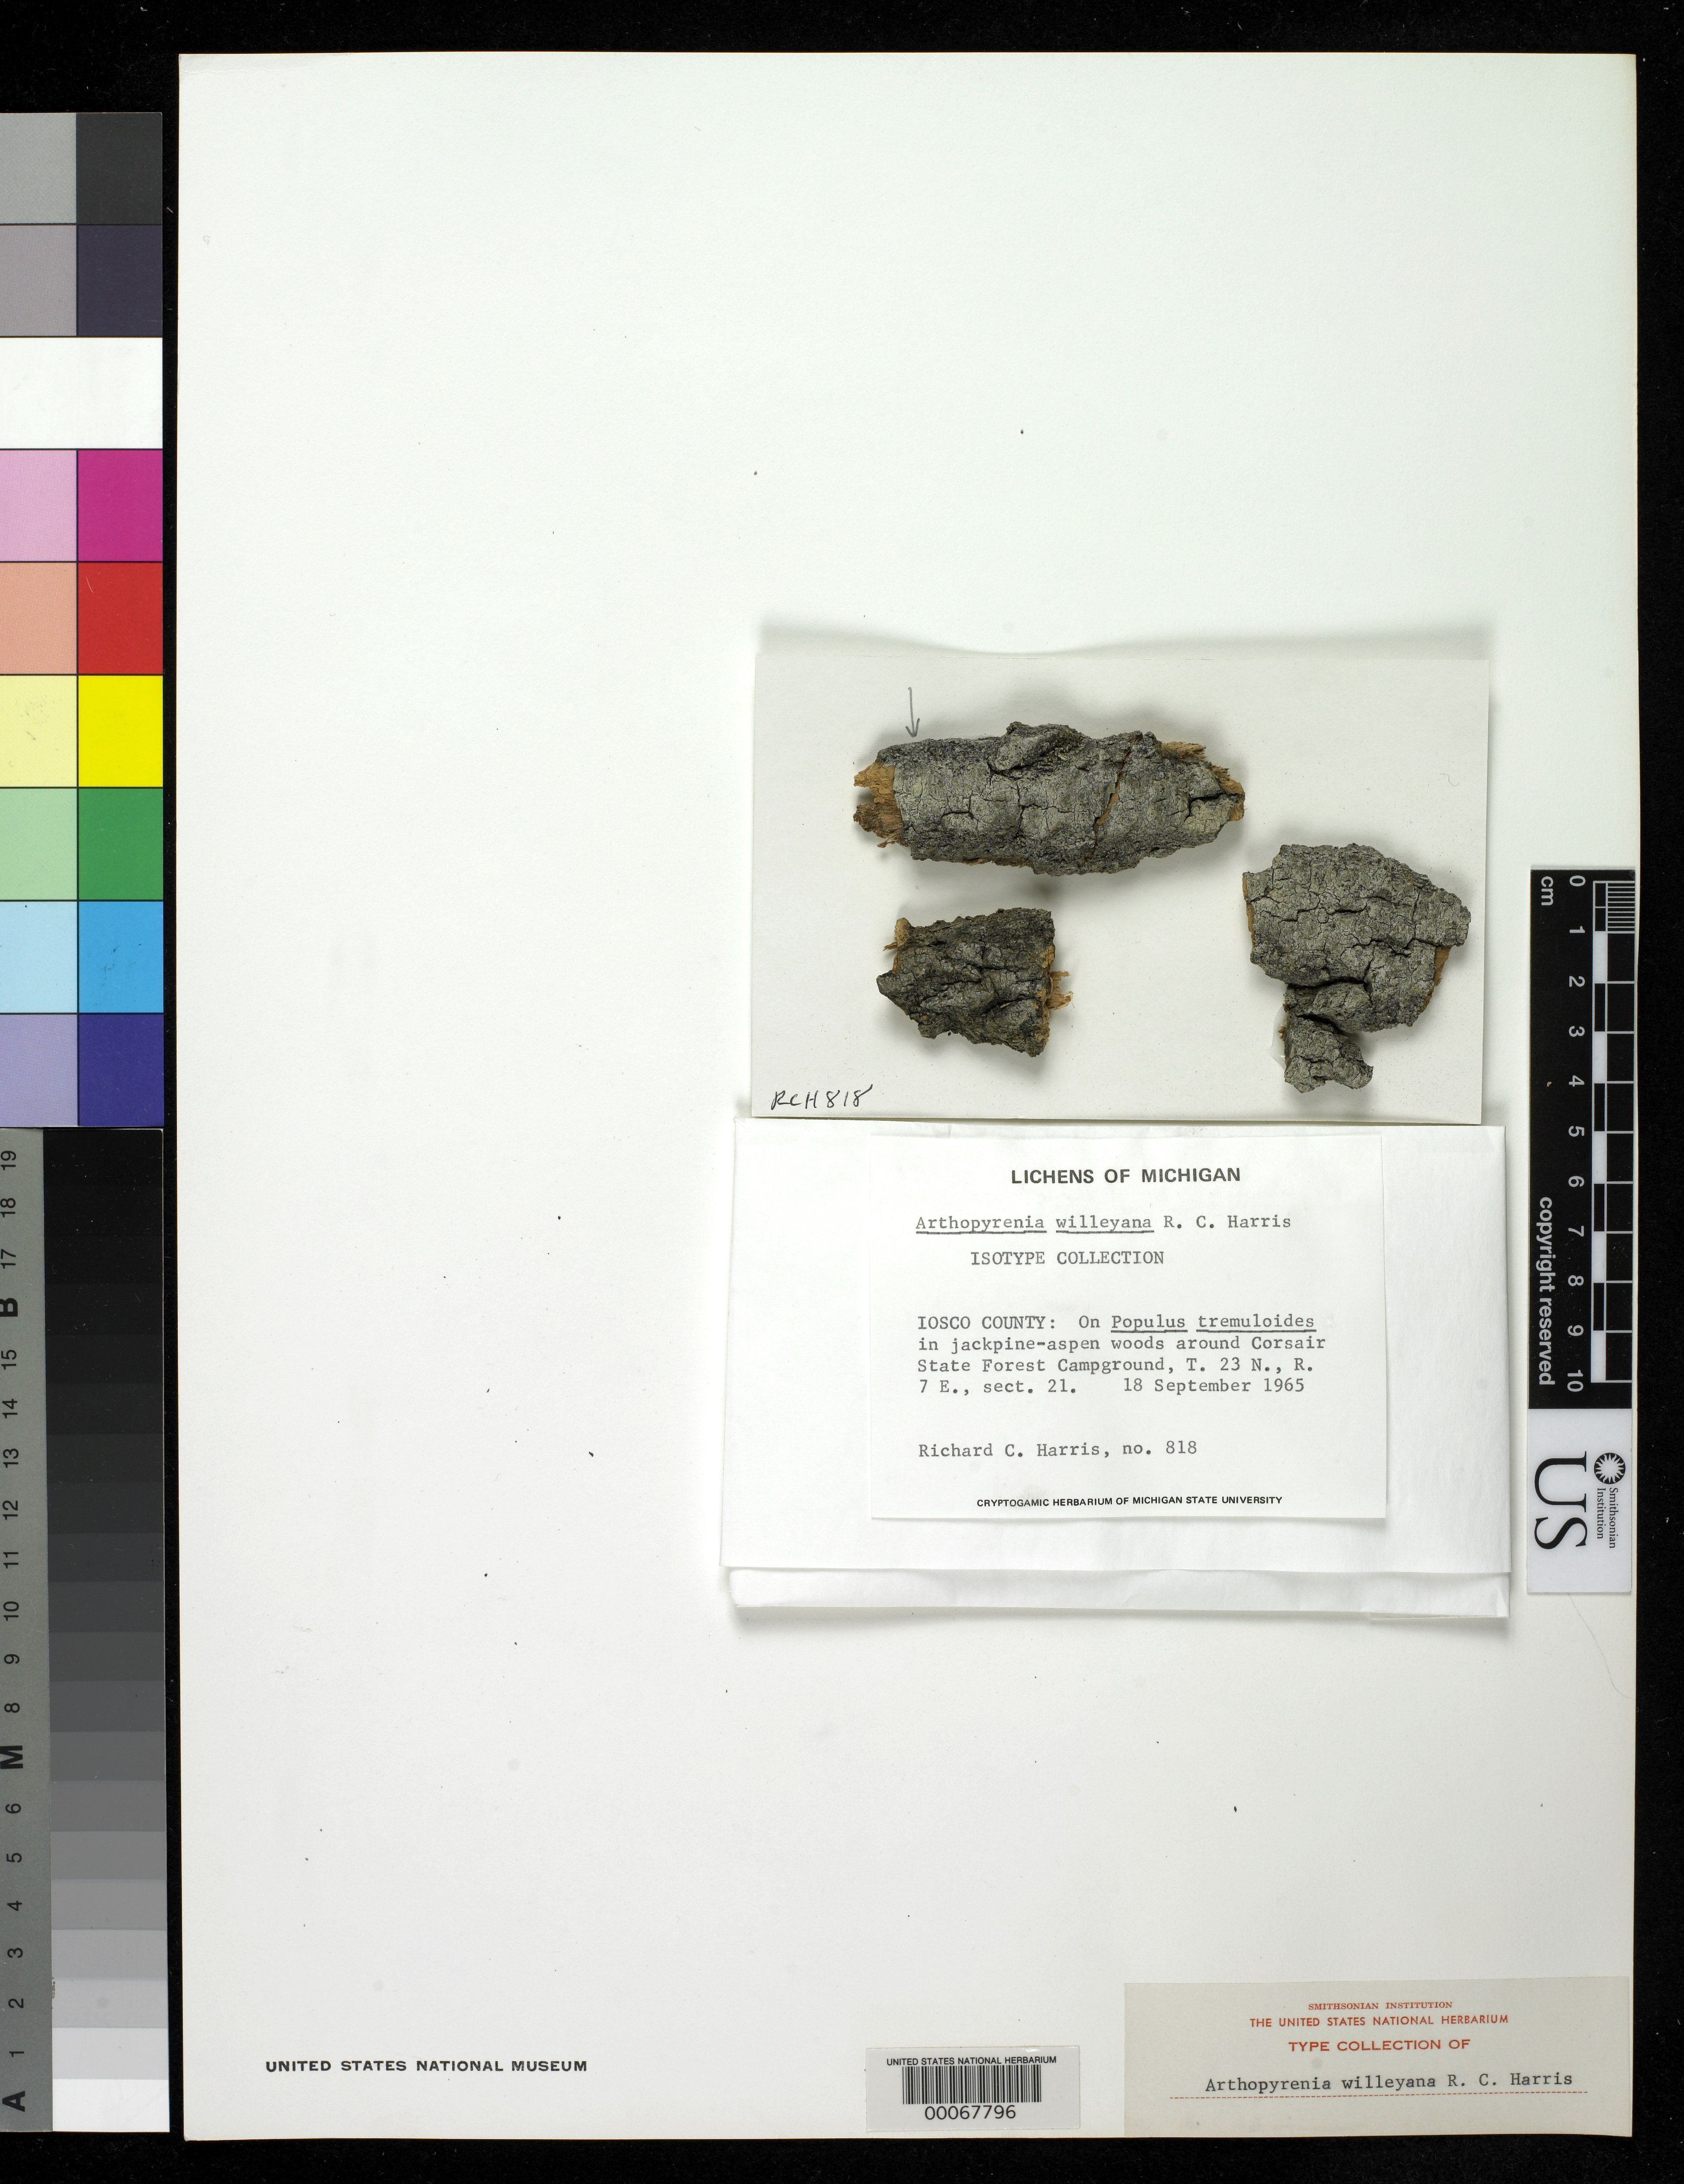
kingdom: Fungi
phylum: Ascomycota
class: Dothideomycetes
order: Pleosporales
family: Arthopyreniaceae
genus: Arthopyrenia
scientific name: Arthopyrenia willeyana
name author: R.C. Harris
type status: Isotype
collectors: R. C. Harris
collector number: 818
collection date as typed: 18 Sep 1965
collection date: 1965-09-18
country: United States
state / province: Michigan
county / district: Iosco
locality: Around Corsair State Forest Campground.